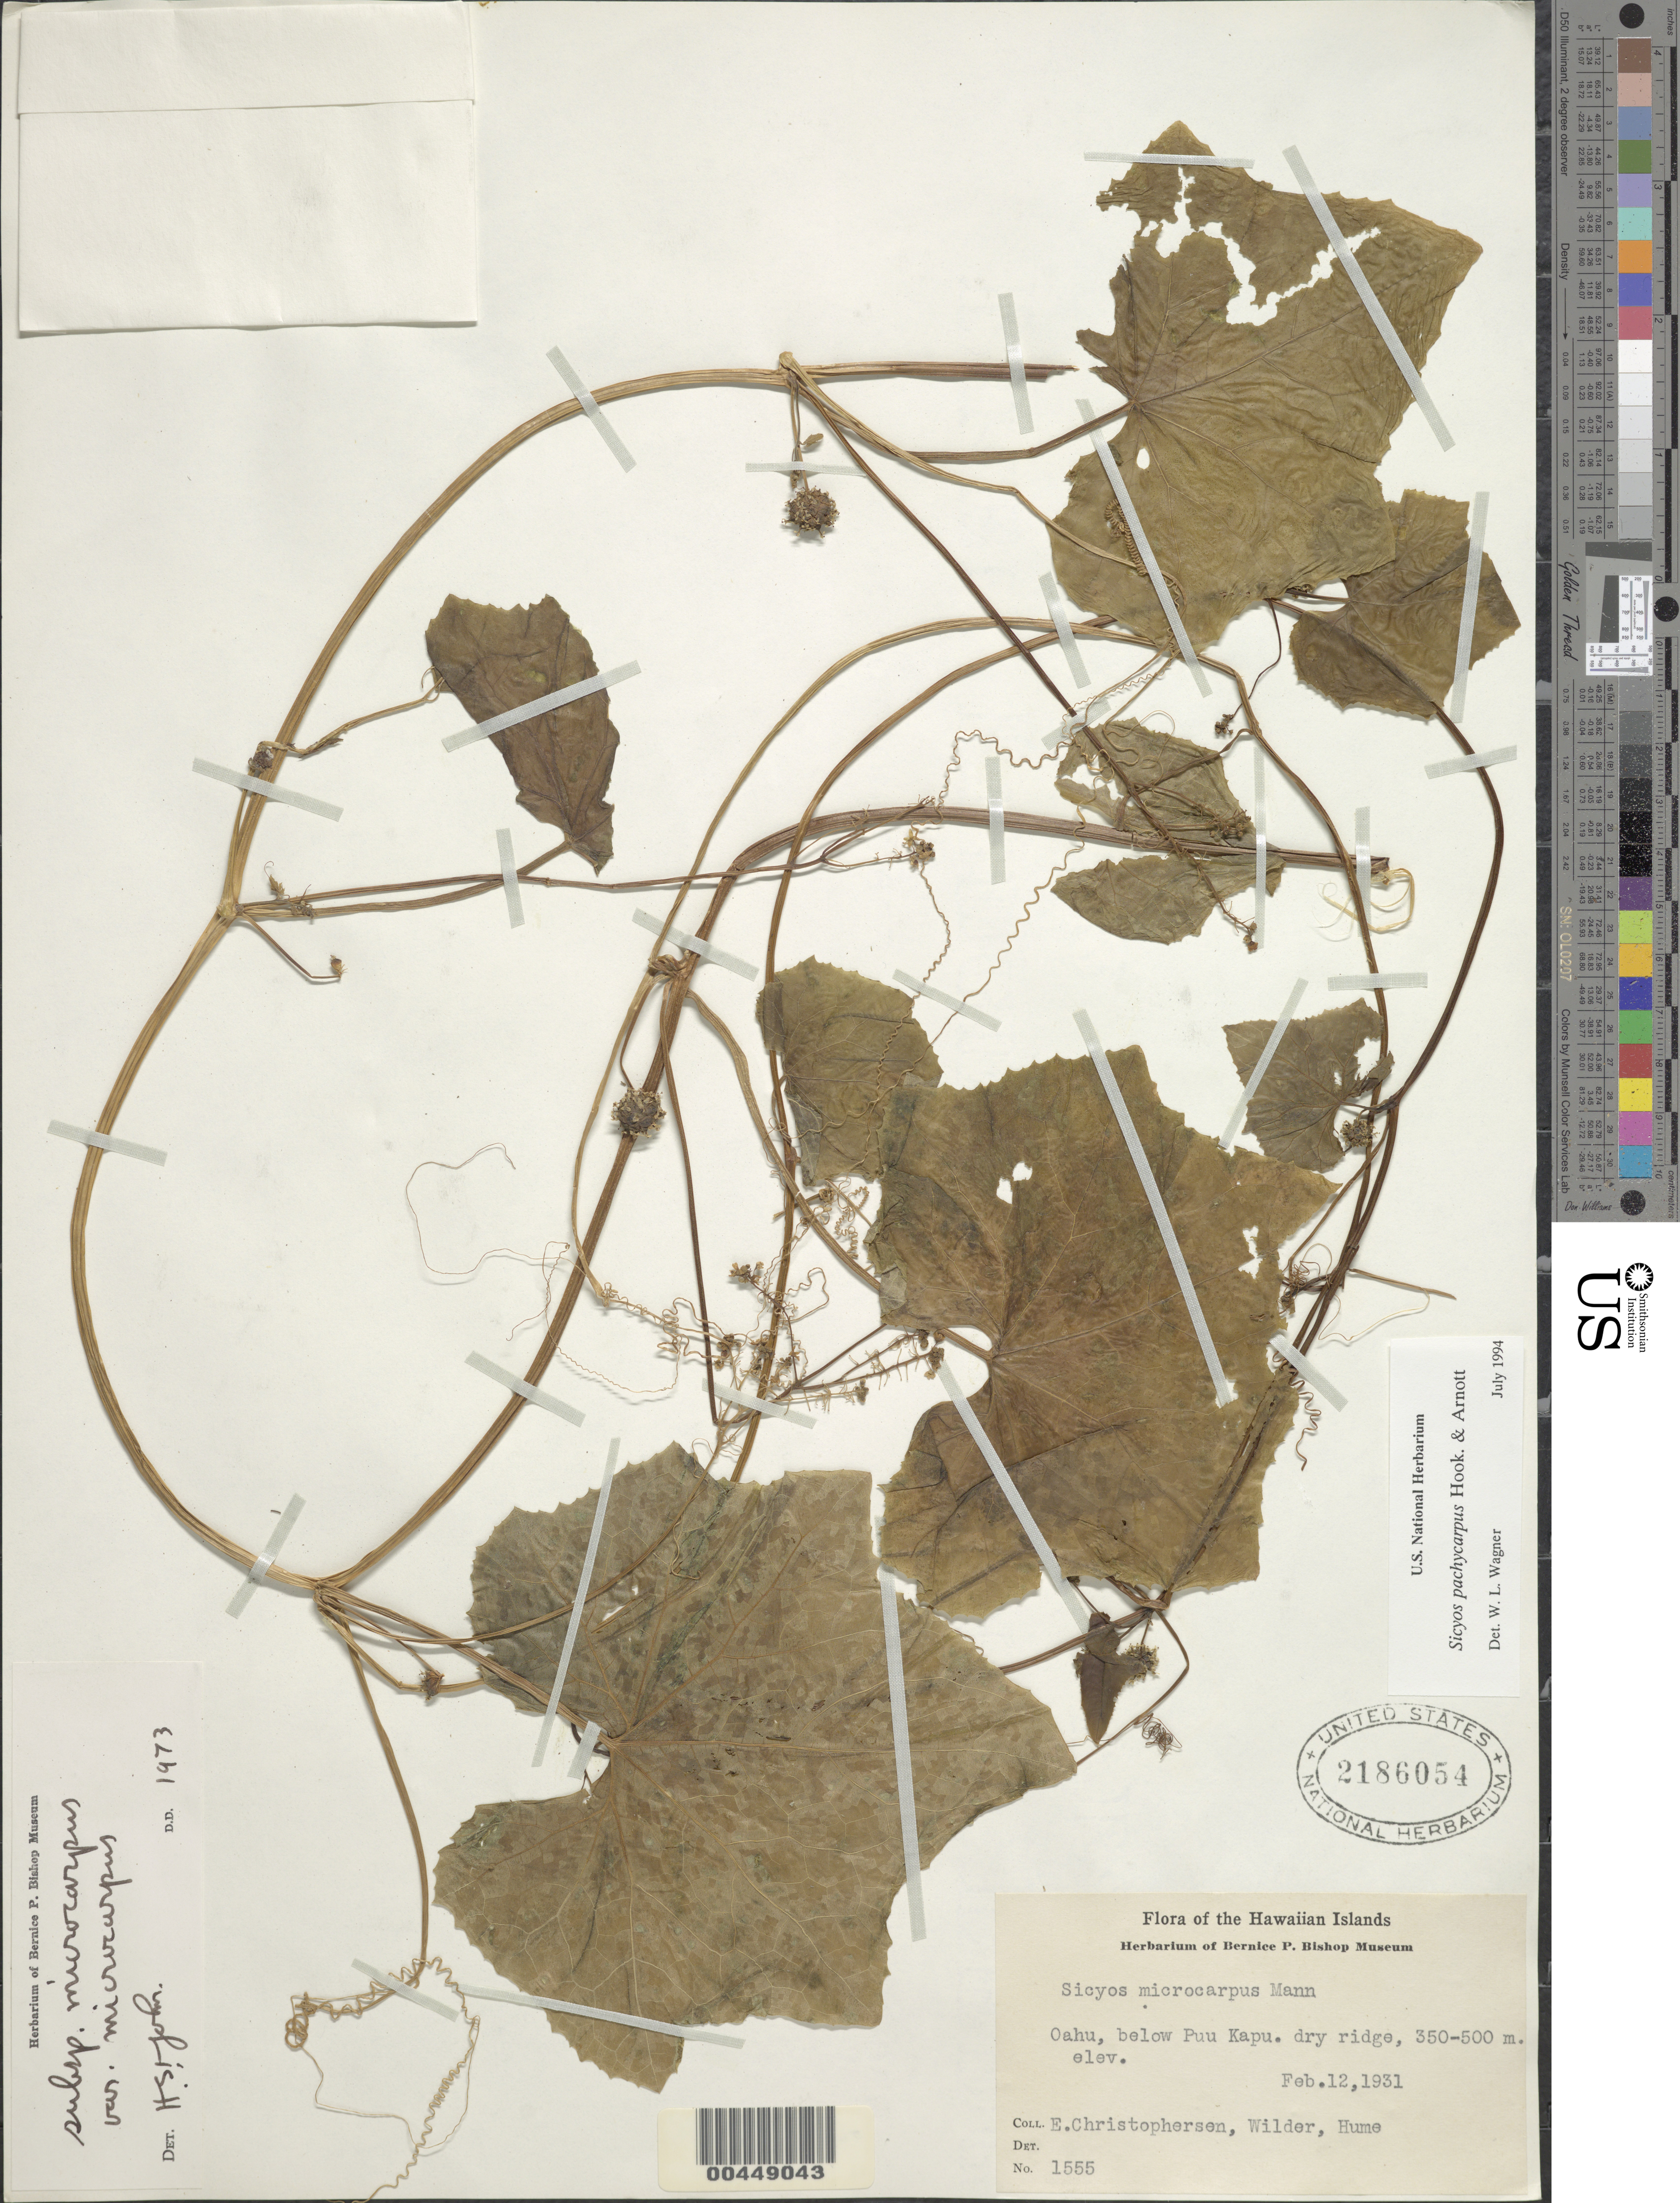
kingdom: Plantae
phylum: Tracheophyta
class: Magnoliopsida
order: Cucurbitales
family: Cucurbitaceae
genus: Sicyos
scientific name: Sicyos pachycarpus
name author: Hook. & Arn.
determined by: Wagner, W. L., (BOT), Smithsonian Institution - National Museum of Natural History (UNITED STATES)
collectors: E. Christophersen, G. Wilder & E. Hume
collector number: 1555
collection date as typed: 12 Feb 1931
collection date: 1931-02-12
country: United States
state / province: Hawaii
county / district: Honolulu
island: Oahu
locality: Below Puu Kapu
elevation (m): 350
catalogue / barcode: US 2186054